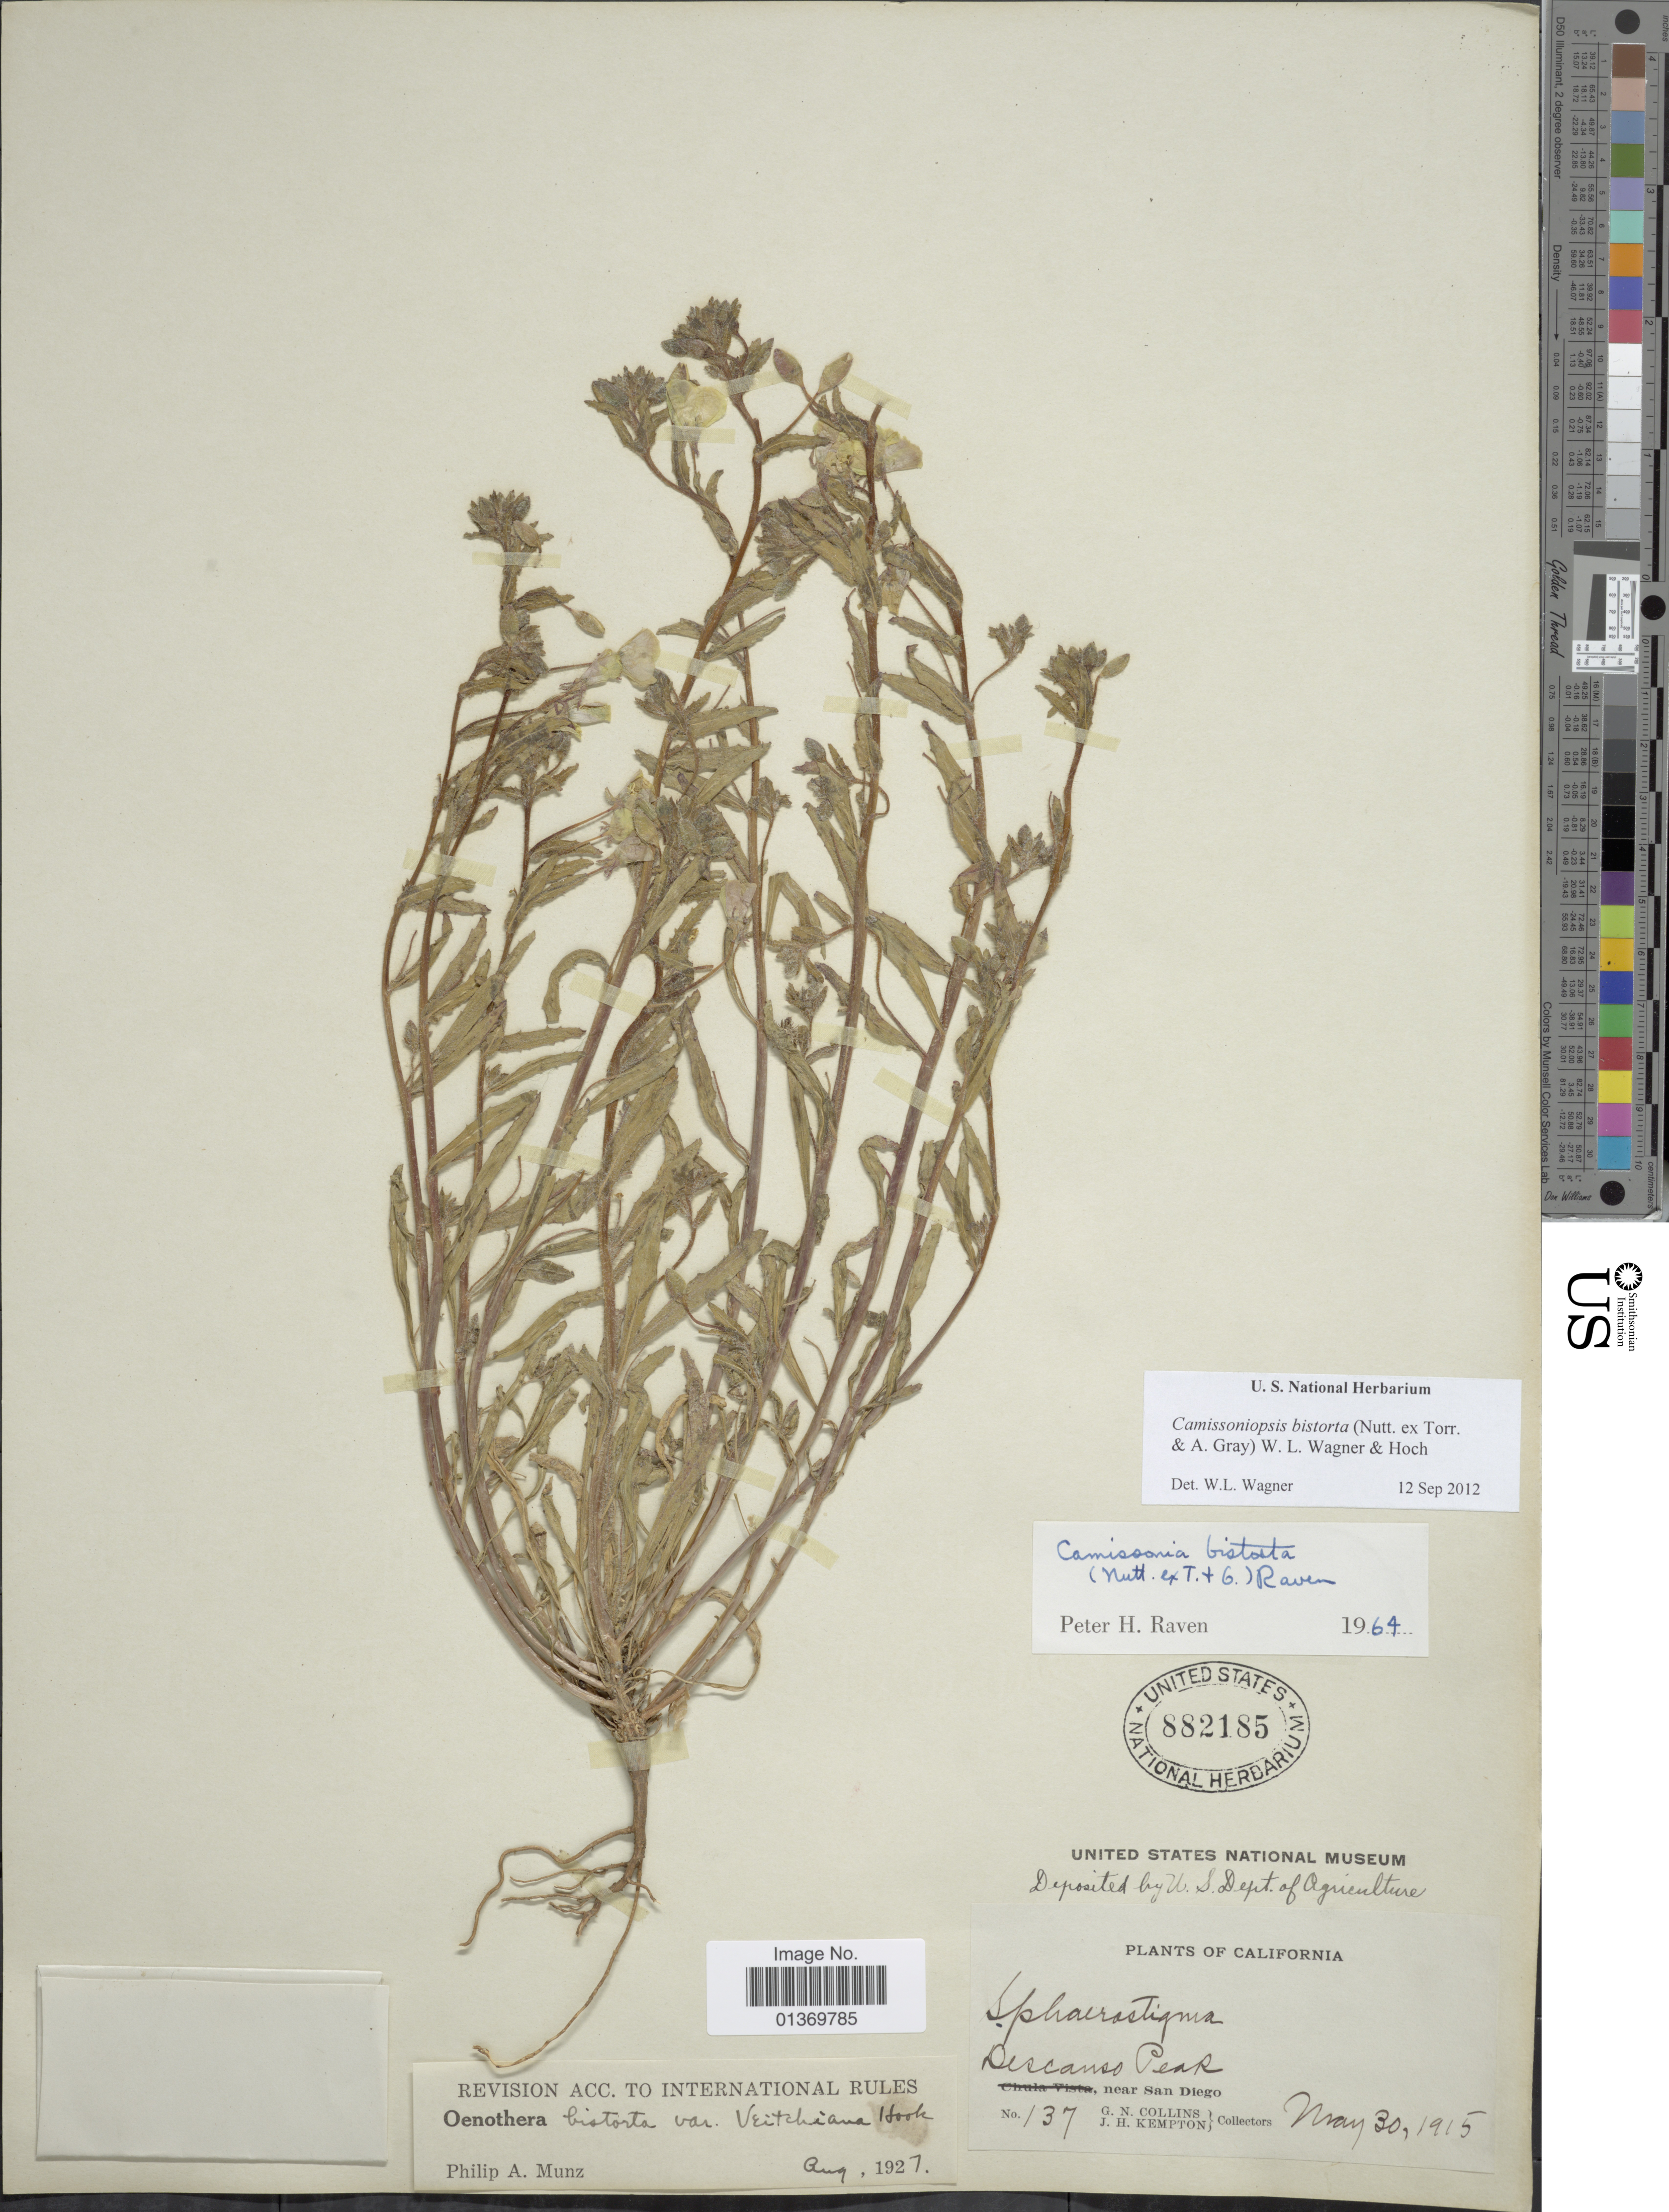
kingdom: Plantae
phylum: Tracheophyta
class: Magnoliopsida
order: Myrtales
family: Onagraceae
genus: Camissoniopsis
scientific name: Camissoniopsis bistorta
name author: (Nutt. ex Torr. & A. Gray) W.L. Wagner & Hoch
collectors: G. Collins & J. H. Kempton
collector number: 137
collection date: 1915-05-30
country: United States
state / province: California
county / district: San Diego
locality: Descanso Peak, near San Diego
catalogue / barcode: US 882185